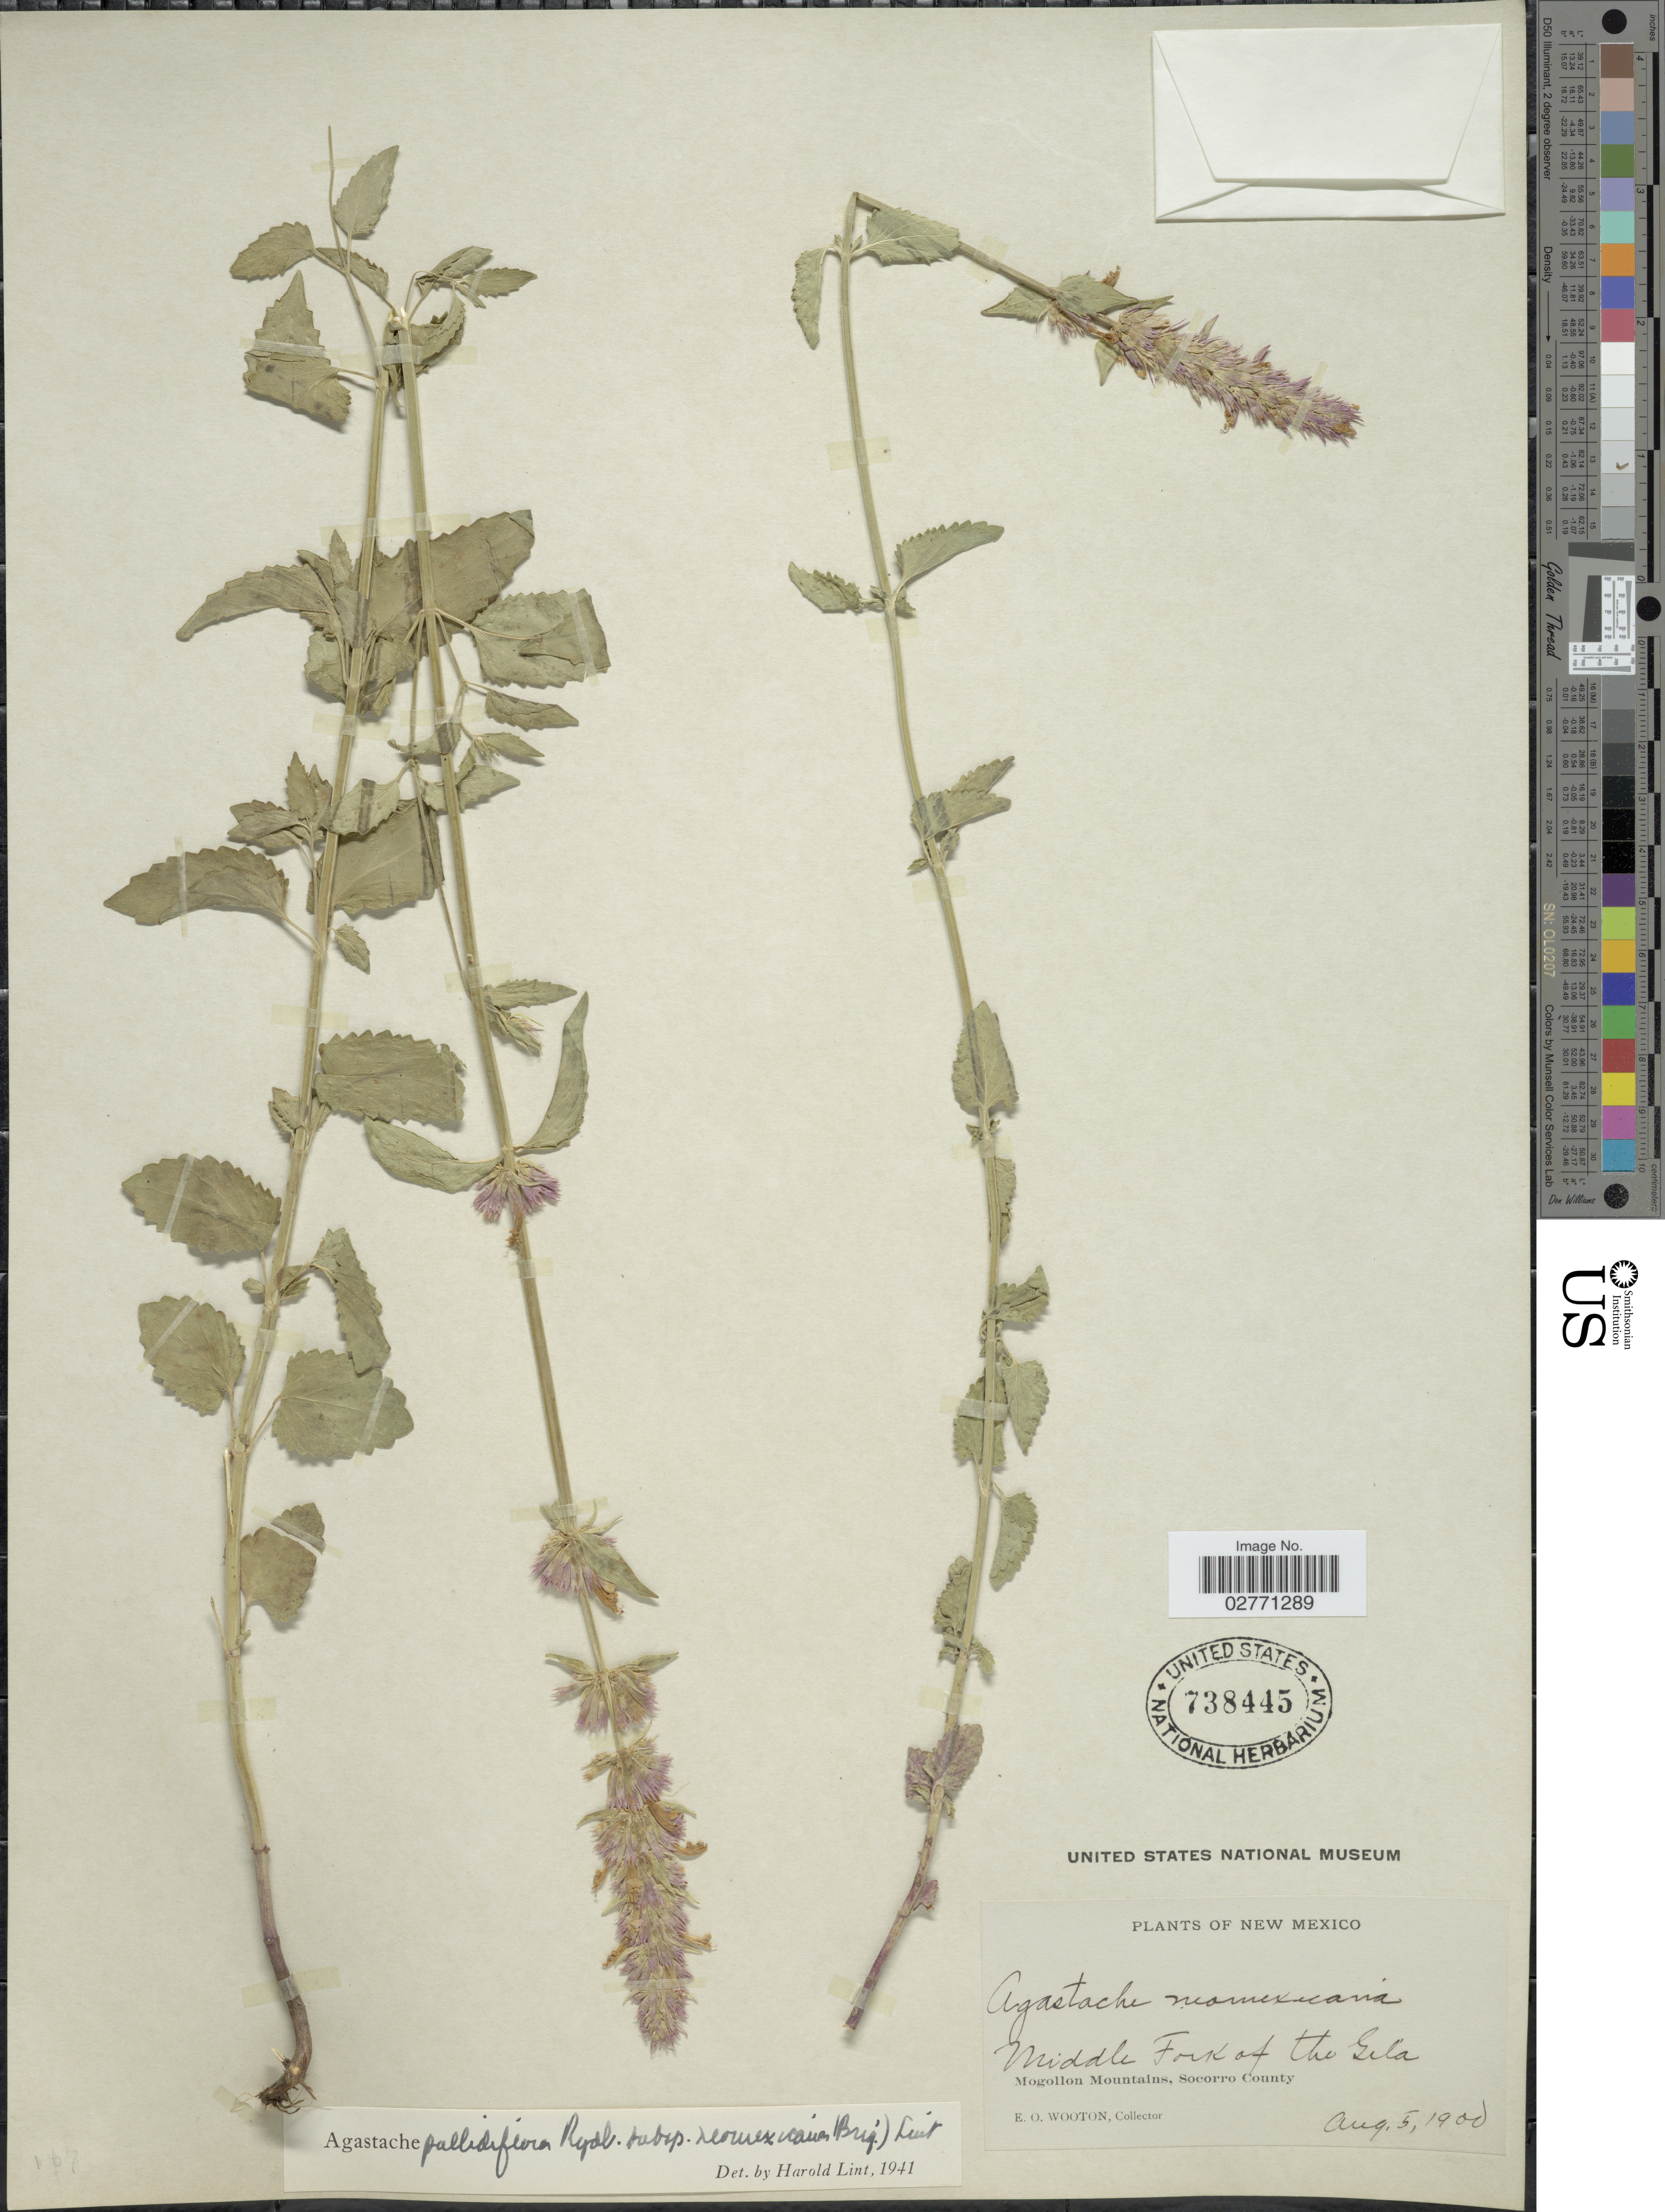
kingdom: Plantae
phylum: Tracheophyta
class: Magnoliopsida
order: Lamiales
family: Lamiaceae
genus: Agastache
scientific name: Agastache pallidiflora subsp. neomexicana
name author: (Briq.) Lint & Epling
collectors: E. O. Wooton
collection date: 1900-08-05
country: United States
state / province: New Mexico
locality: Middle Fork of the Gila. Mogollon Mountains, Socorro County.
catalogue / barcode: US 738445